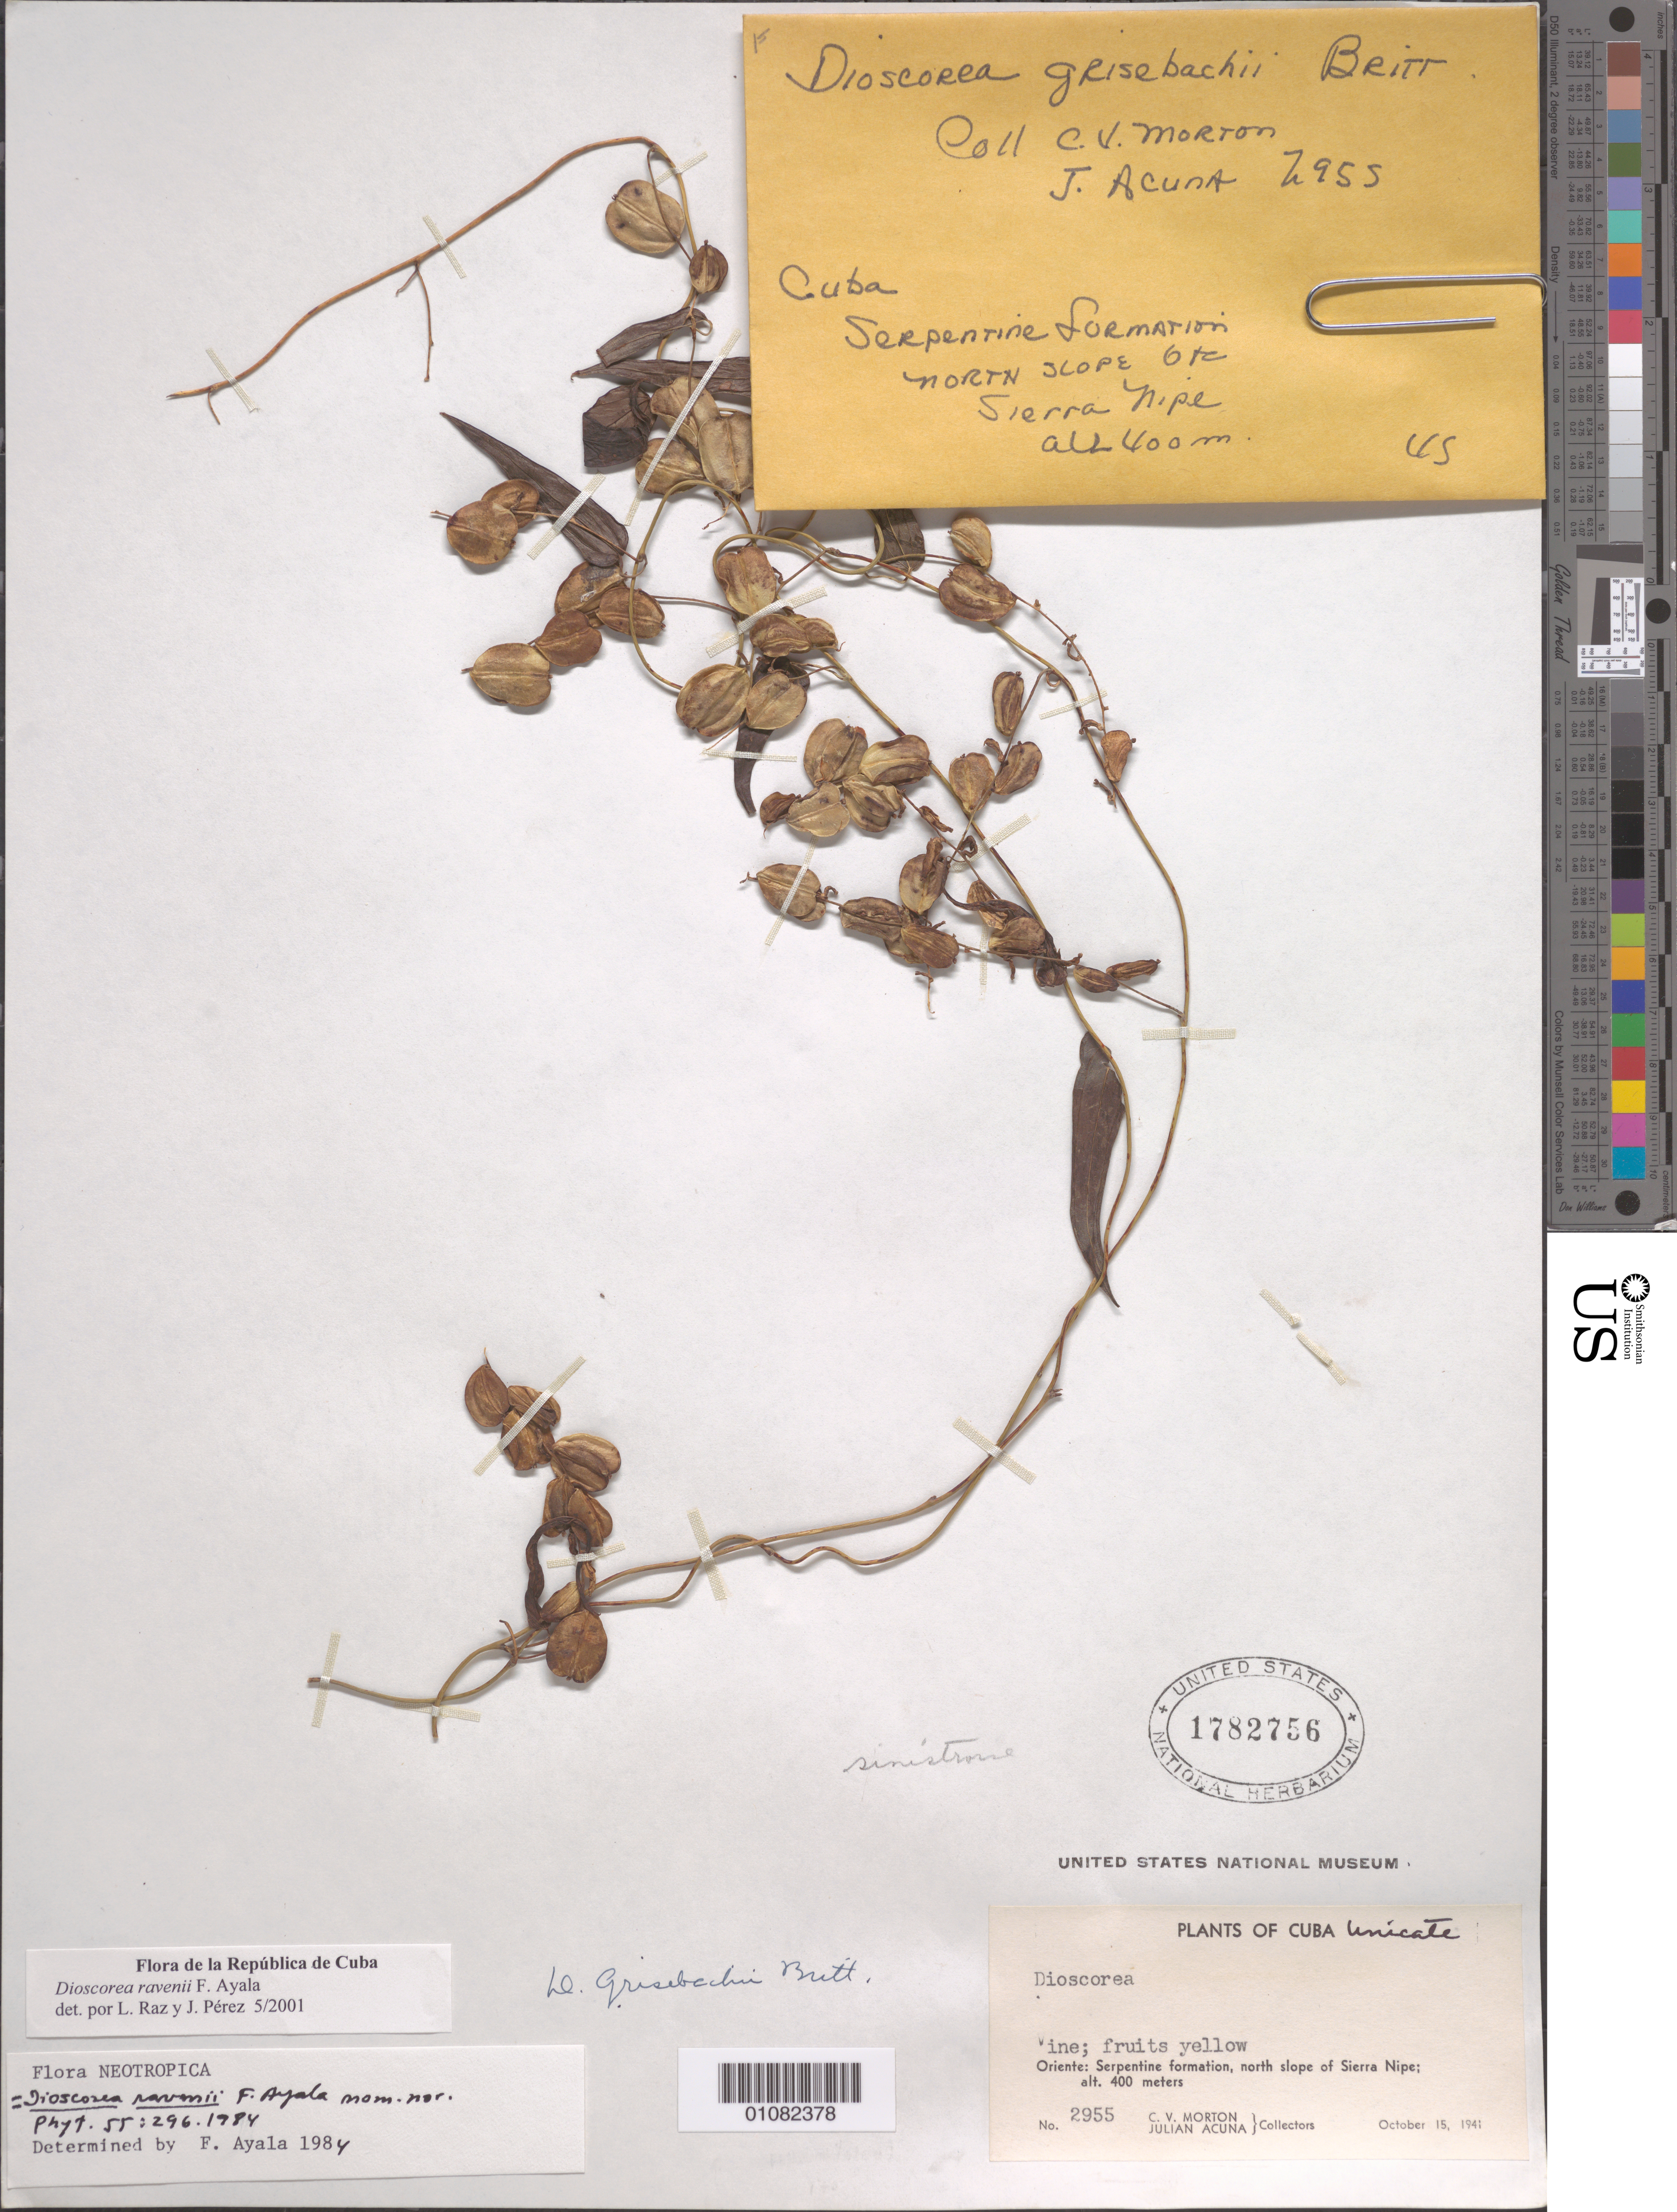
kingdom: Plantae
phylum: Tracheophyta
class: Liliopsida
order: Dioscoreales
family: Dioscoreaceae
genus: Dioscorea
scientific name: Dioscorea ravenii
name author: Ayala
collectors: C. V. Morton & J. Acuña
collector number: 2955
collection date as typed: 15 Oct 1941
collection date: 1941-10-15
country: Cuba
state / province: Holguín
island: Cuba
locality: Oriente: Serpentine formation, N slope of Sierra Nipe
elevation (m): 400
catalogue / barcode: US 1782756